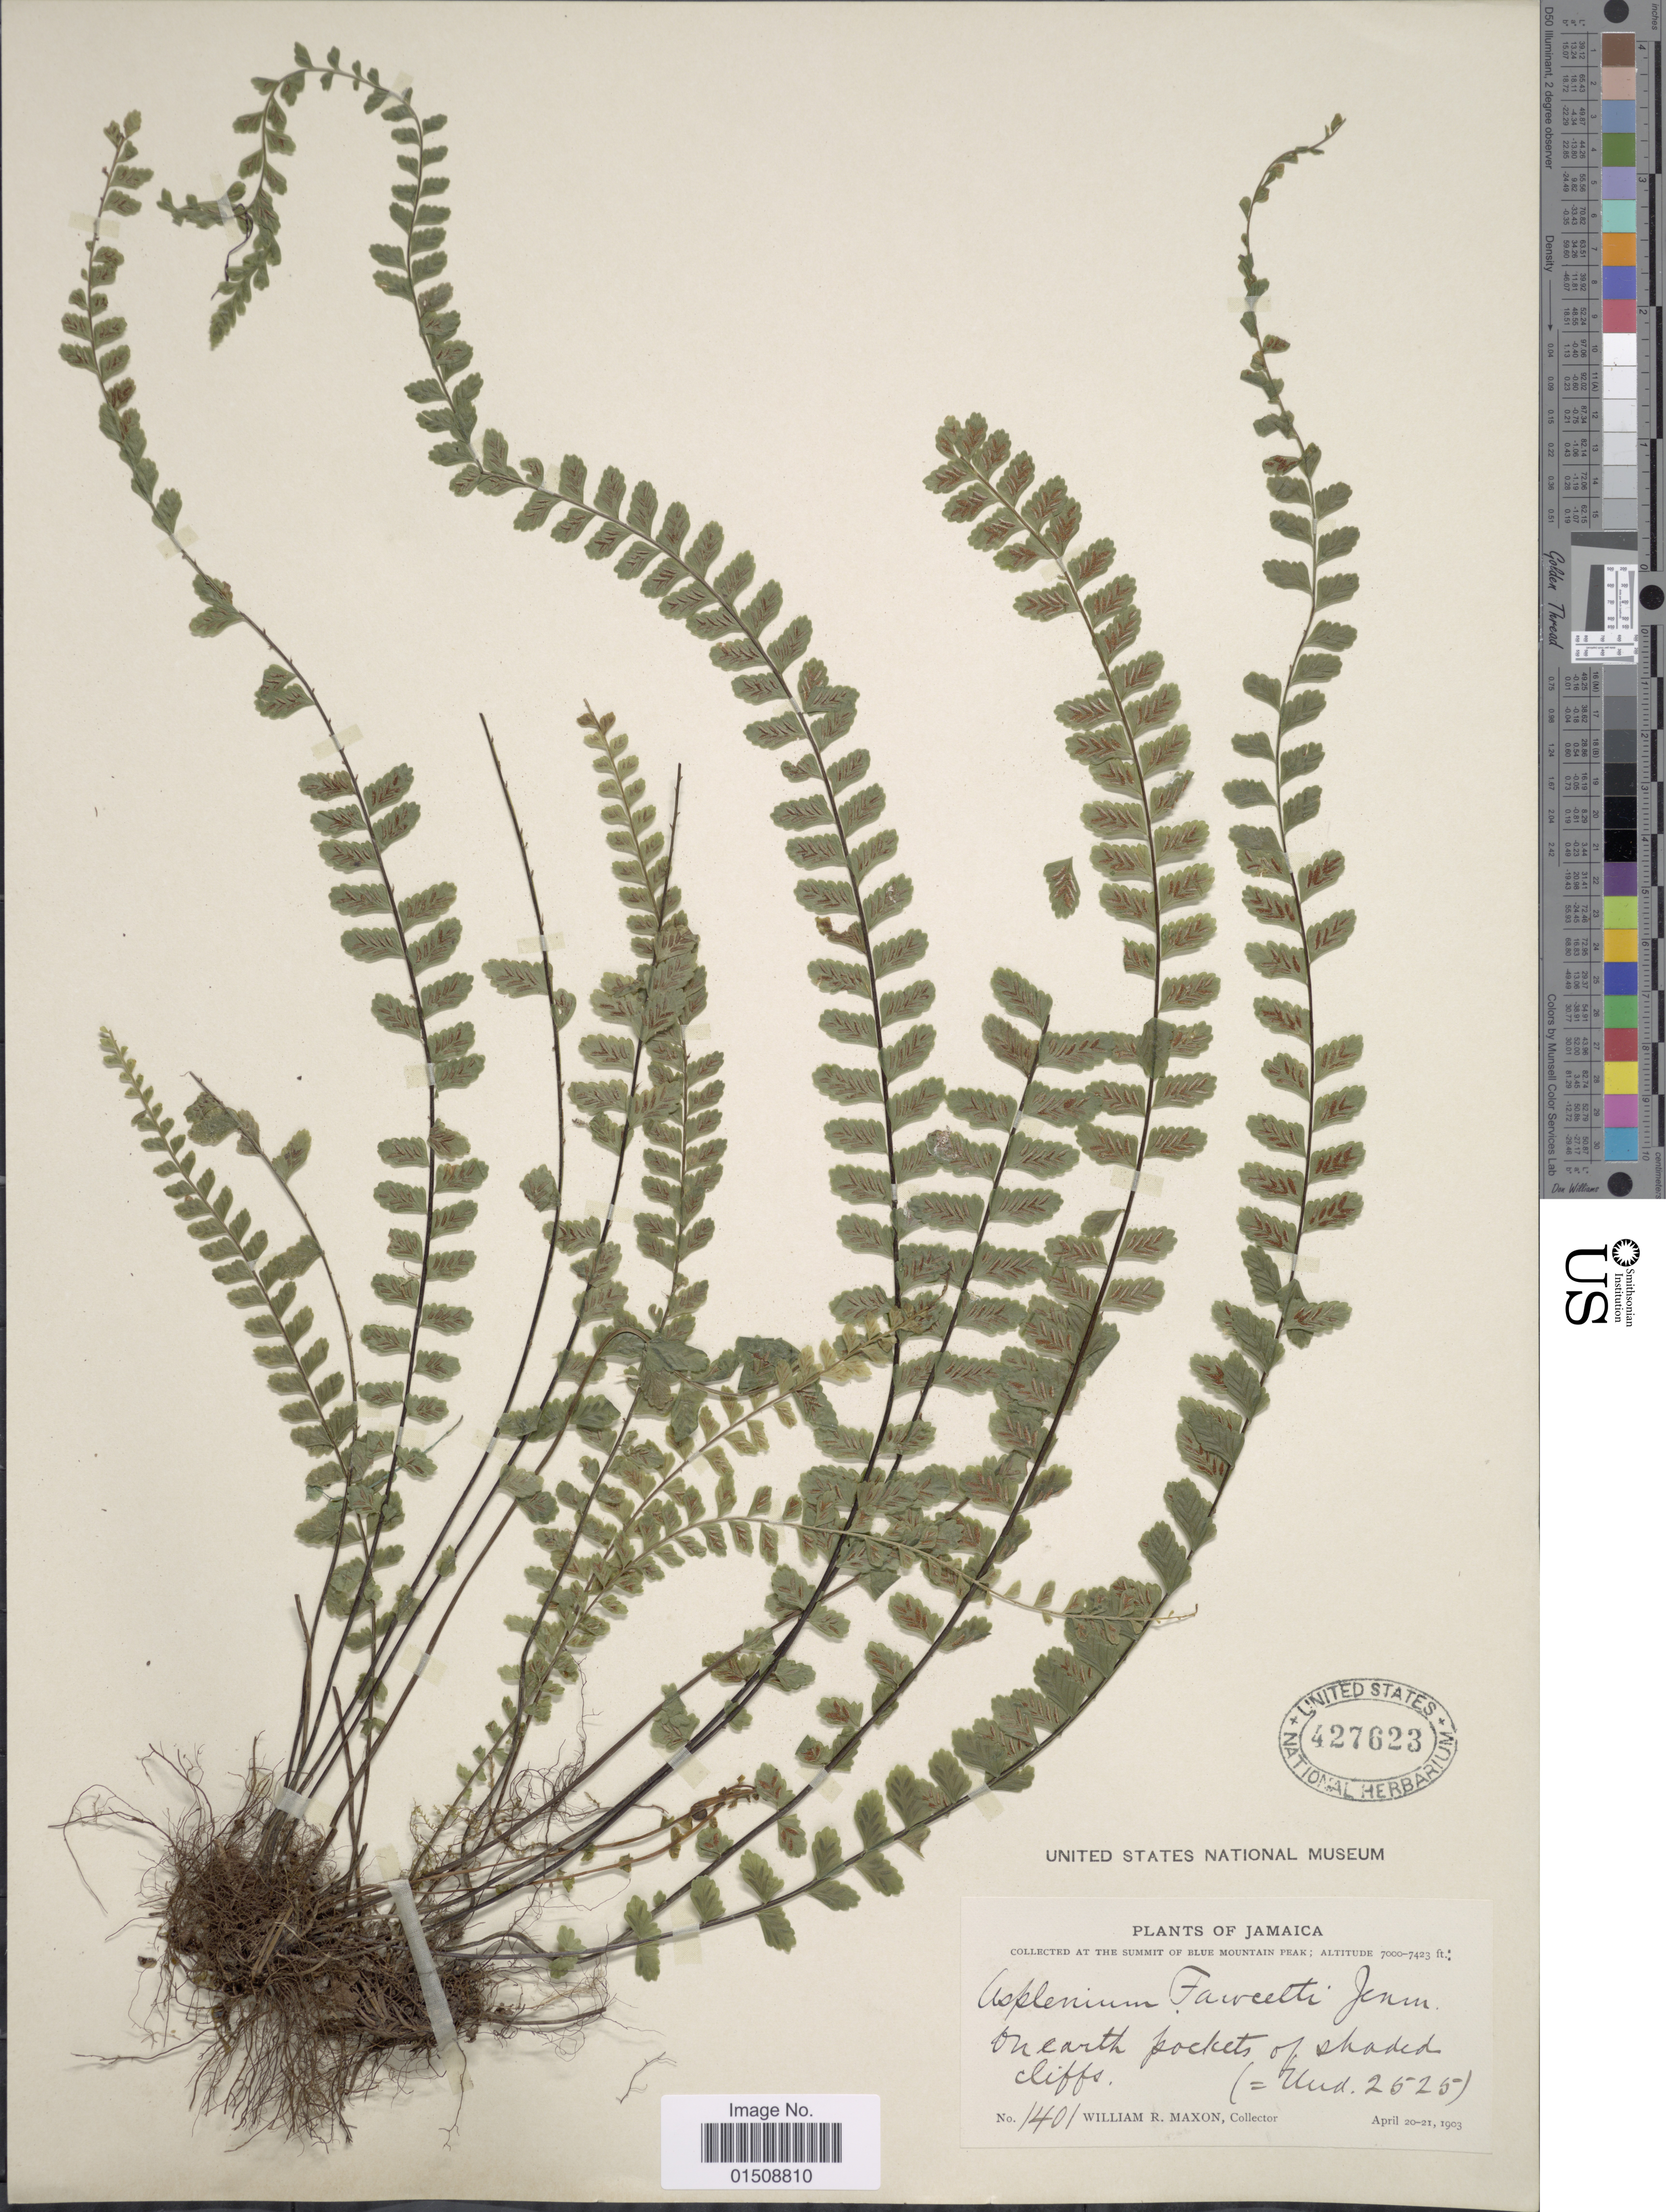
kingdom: Plantae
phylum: Tracheophyta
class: Polypodiopsida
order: Polypodiales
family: Aspleniaceae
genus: Asplenium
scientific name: Asplenium fawcetti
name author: Jenman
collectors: W. R. Maxon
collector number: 1401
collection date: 1903-04-20/1903-04-21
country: Jamaica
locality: At the summit of Blue Mountain Peak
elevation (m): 2134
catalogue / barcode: US 427623